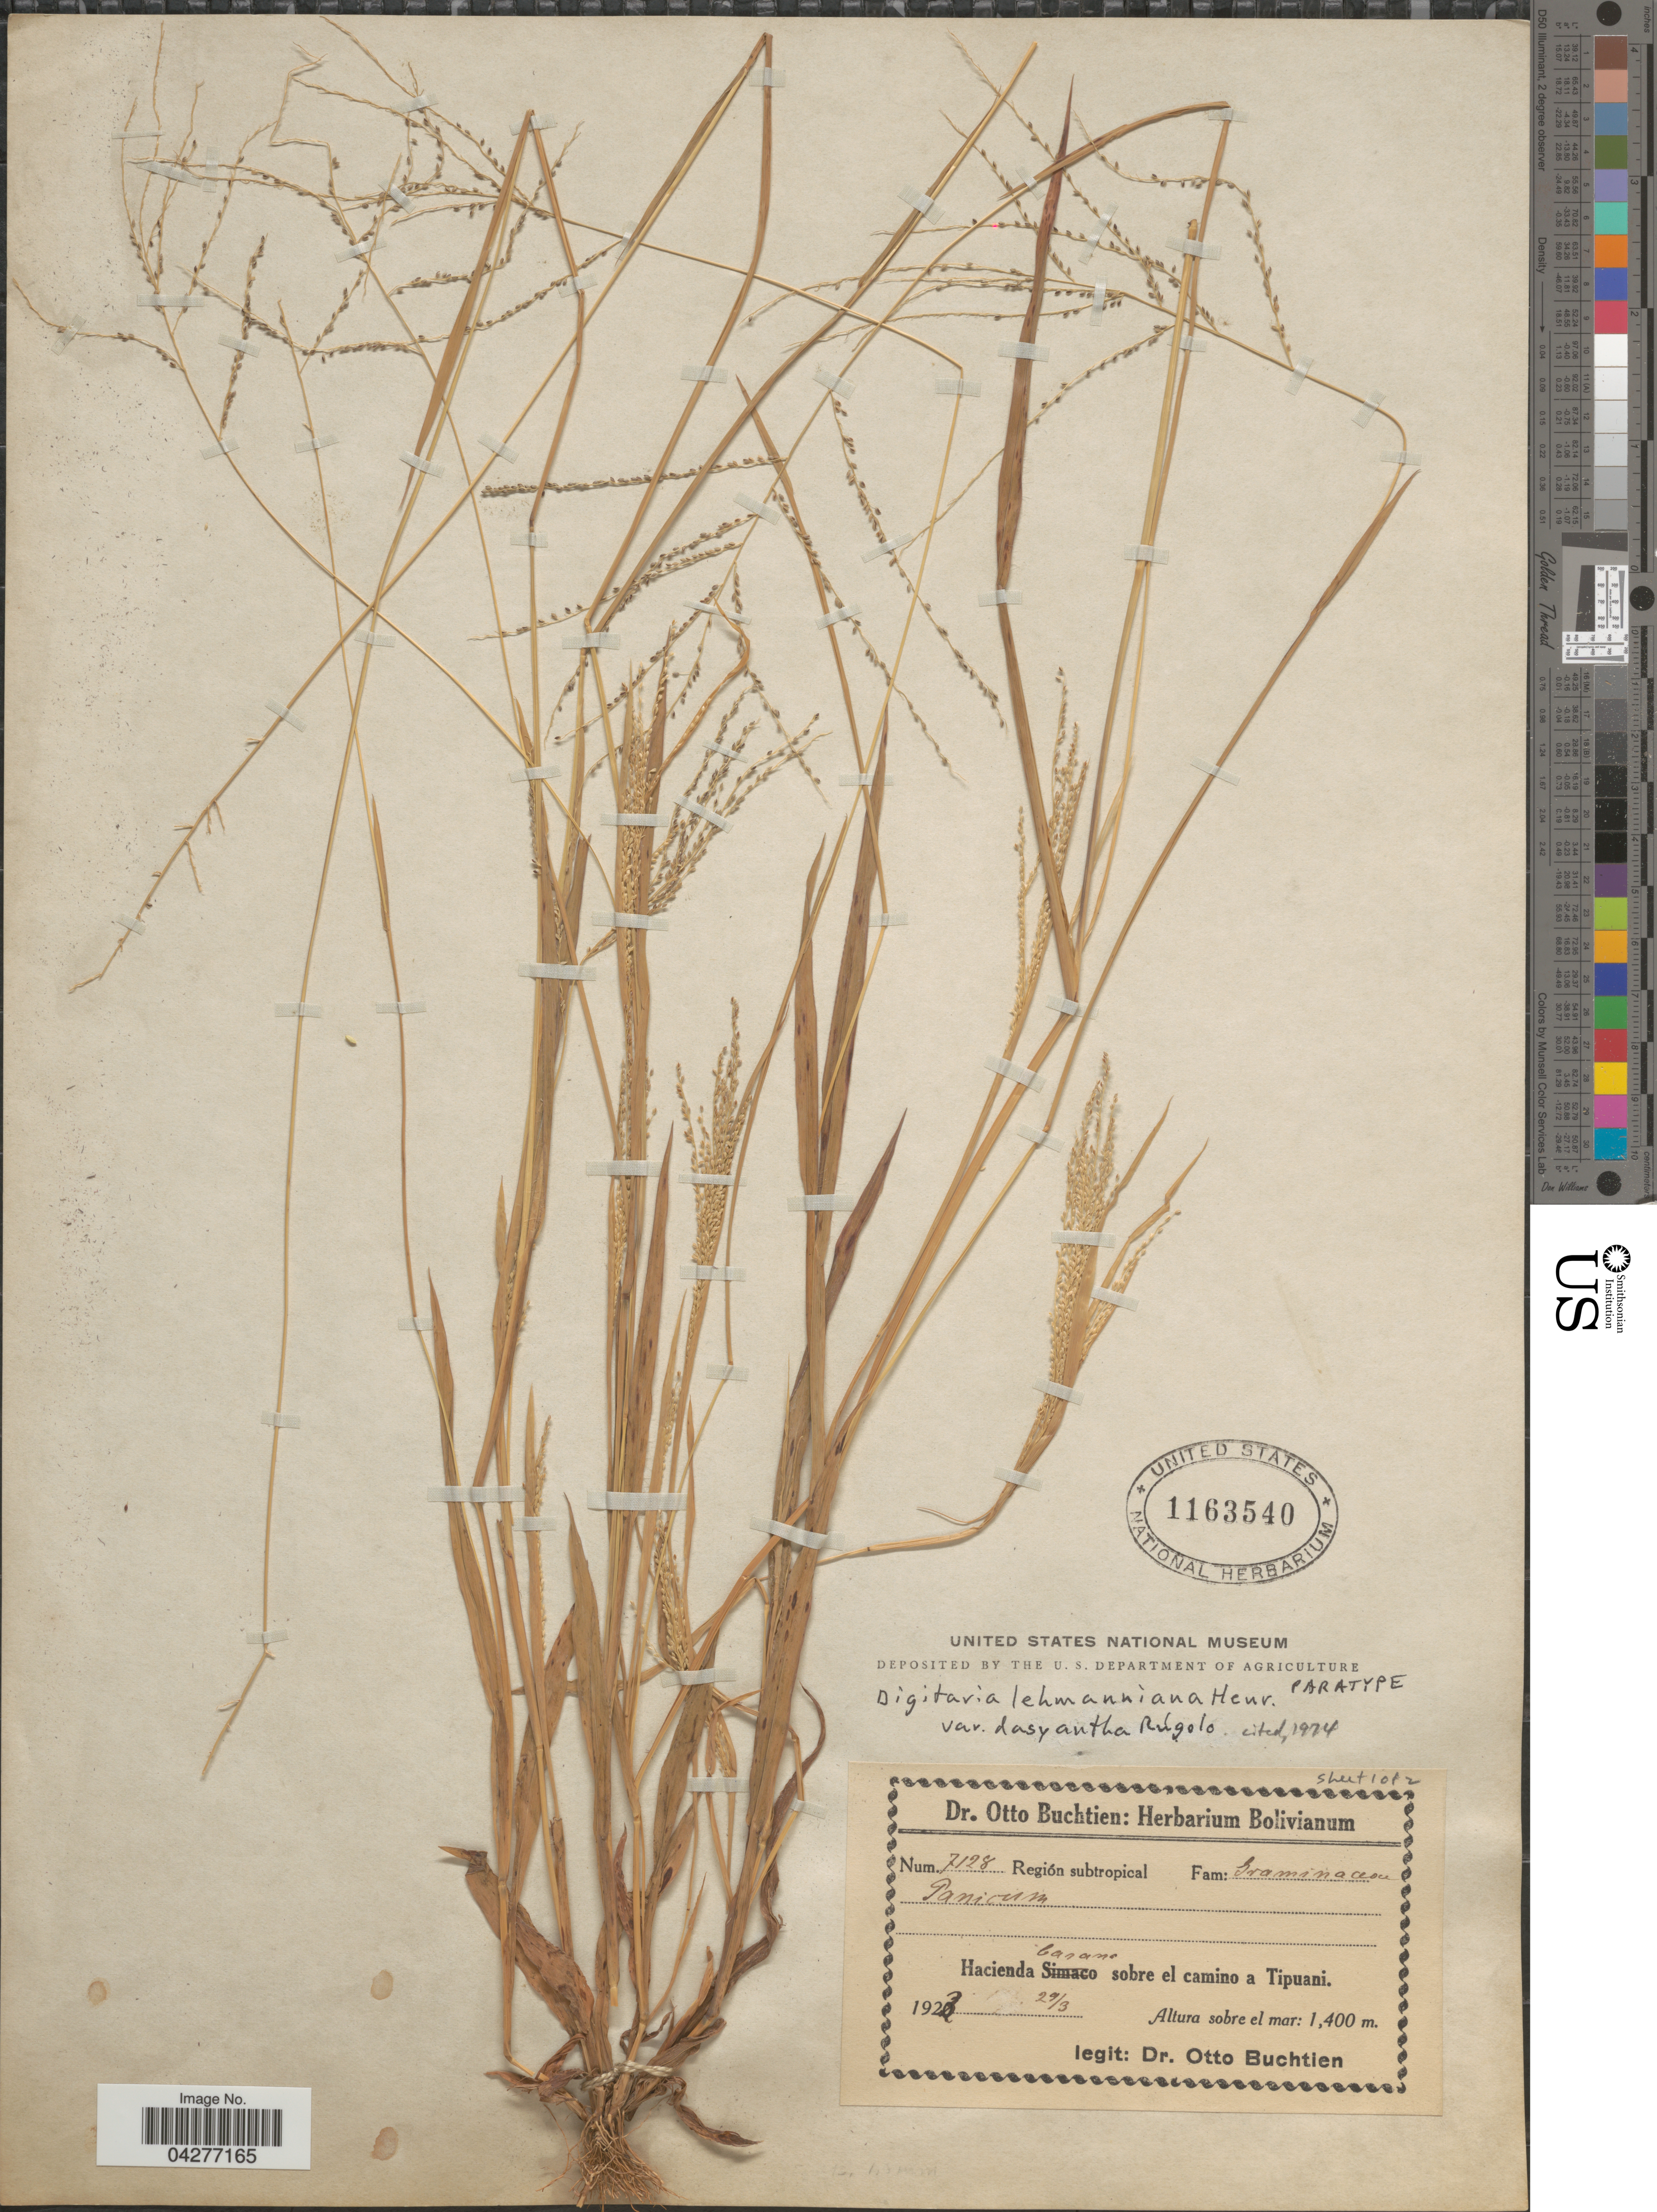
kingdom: Plantae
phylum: Tracheophyta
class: Liliopsida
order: Poales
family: Poaceae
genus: Digitaria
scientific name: Digitaria lehmanniana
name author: Henr.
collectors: O. Buchtien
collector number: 7128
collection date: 1923-03-29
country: Bolivia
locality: Región subtropical. Hacienda Casana sobre el camino a Tipuani.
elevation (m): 1400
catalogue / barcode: US 1163540